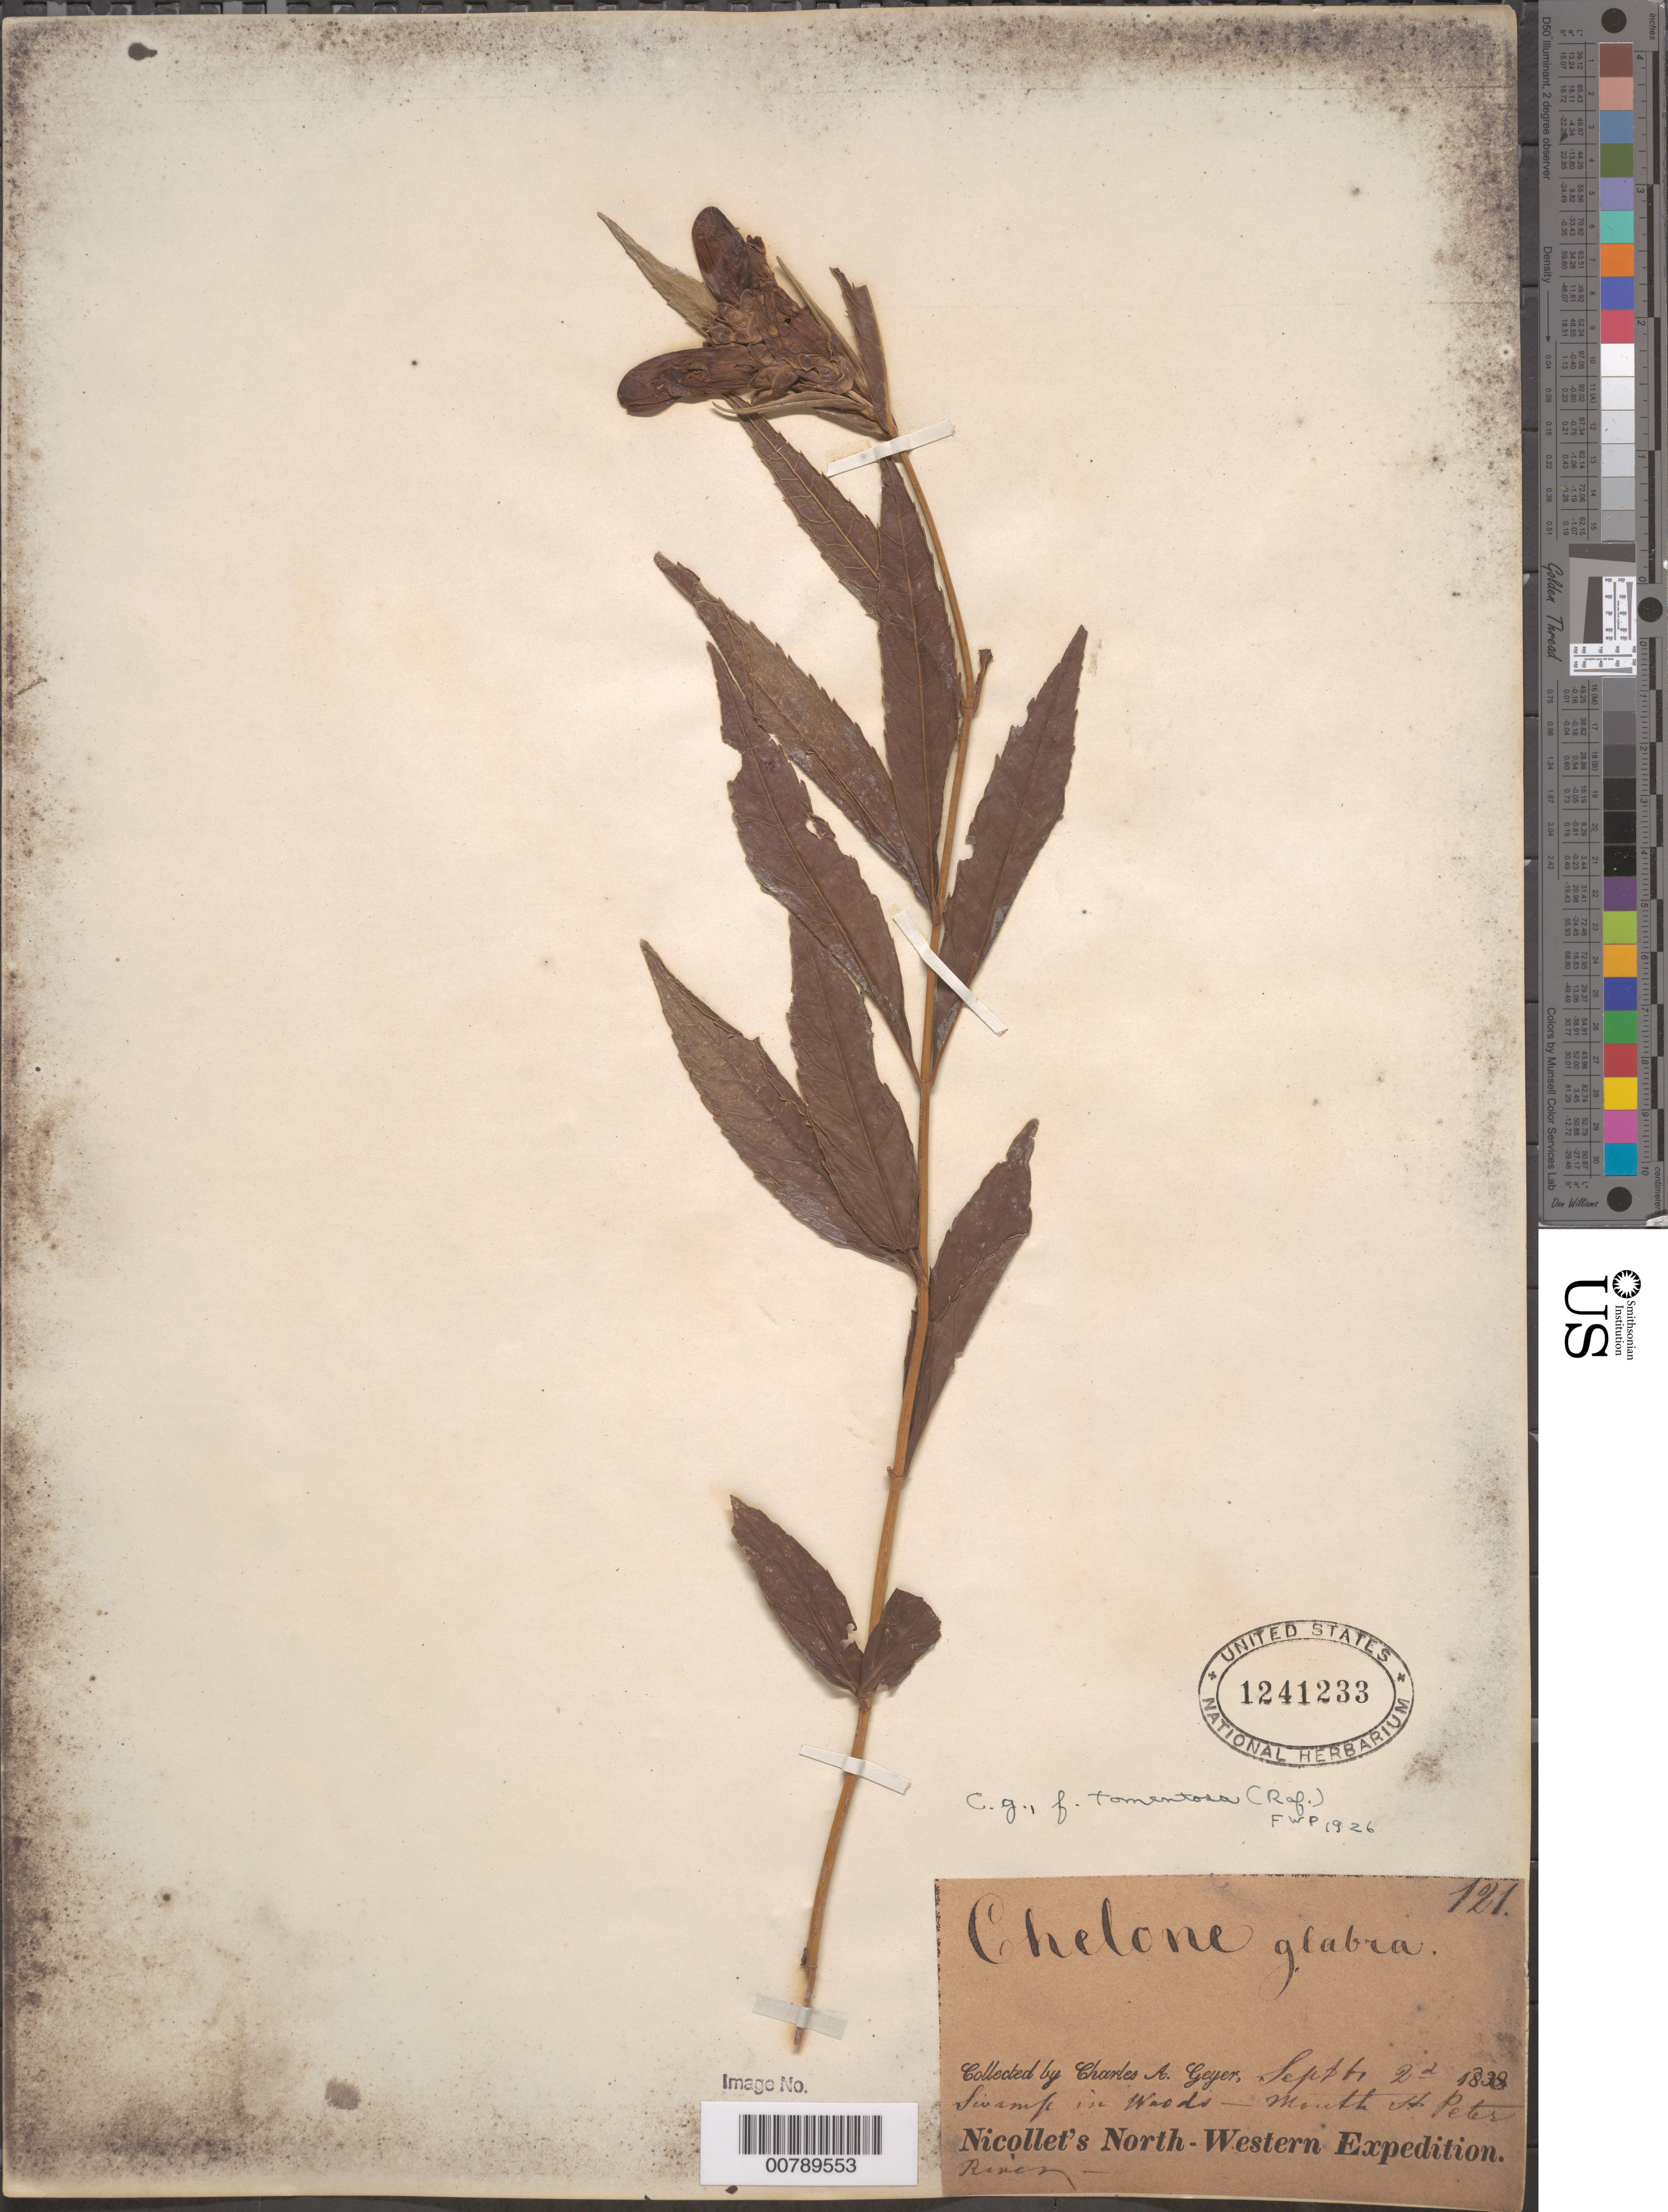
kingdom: Plantae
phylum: Tracheophyta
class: Magnoliopsida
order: Lamiales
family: Plantaginaceae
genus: Chelone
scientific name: Chelone glabra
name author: L.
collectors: C. A. Geyer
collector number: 121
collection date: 1830-09-02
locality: Mouth St. Peter River. Nicolett's North-Western.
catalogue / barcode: US 1241233